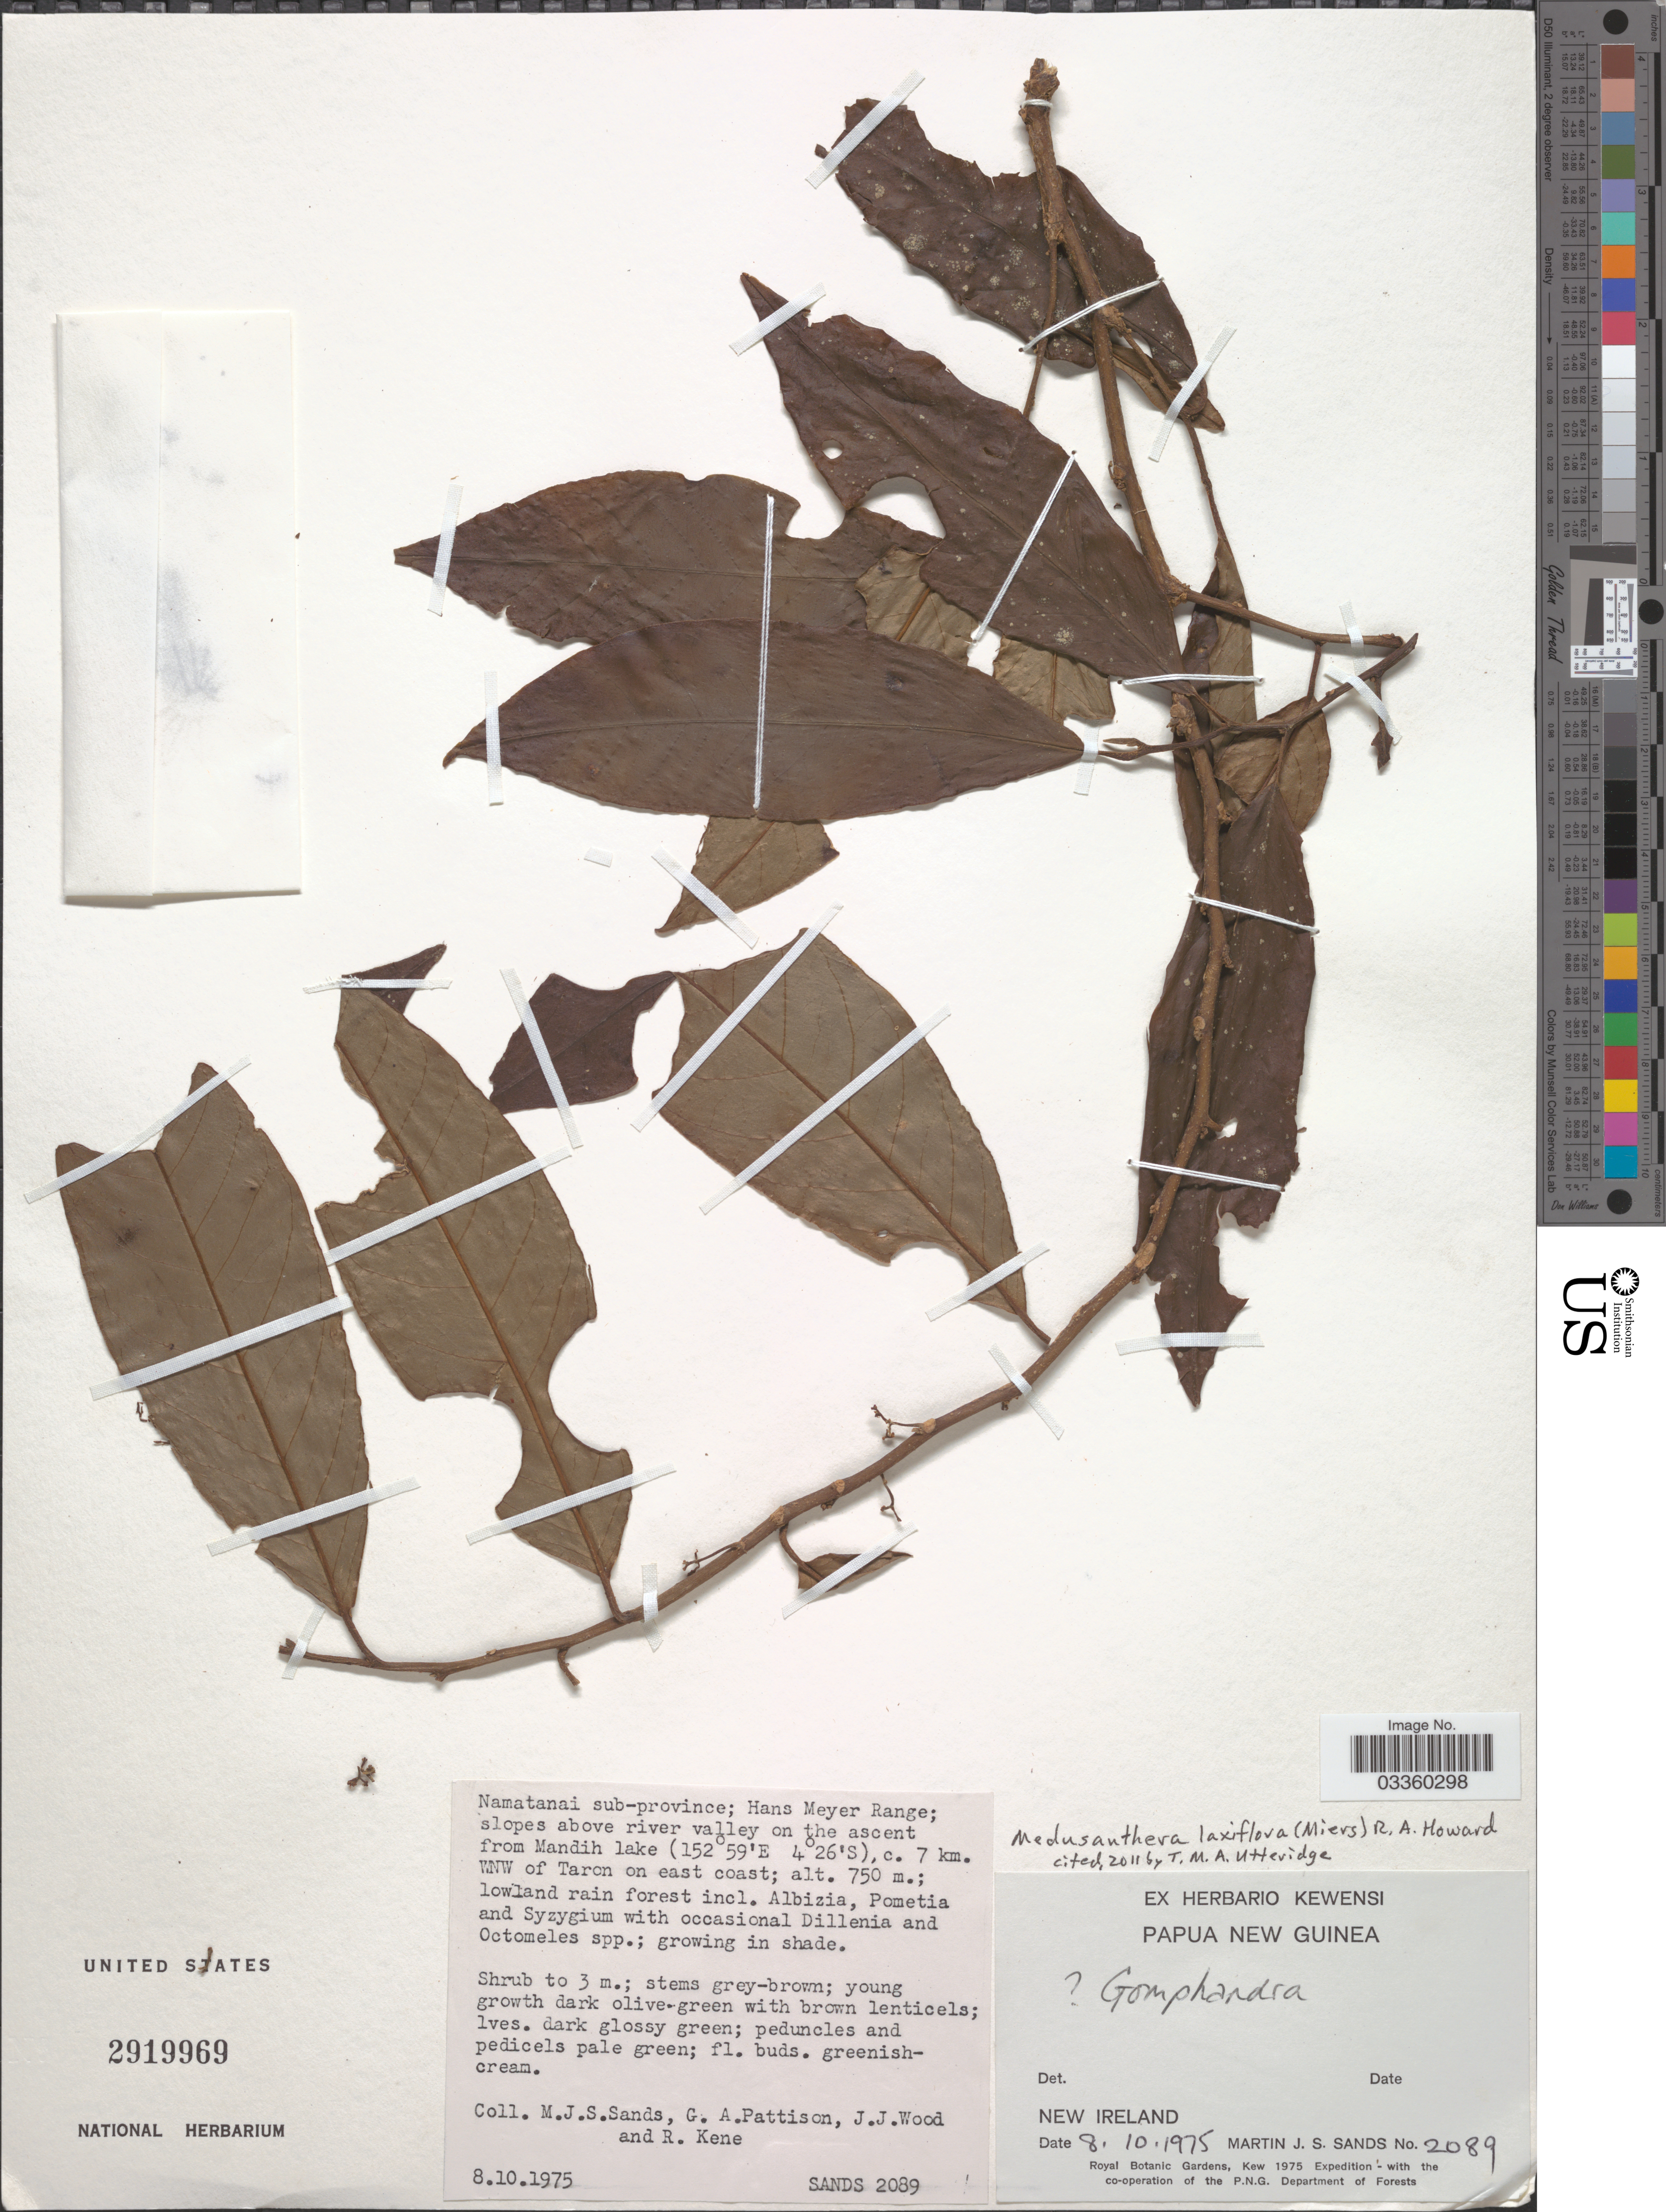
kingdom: Plantae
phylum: Tracheophyta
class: Magnoliopsida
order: Cardiopteridales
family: Stemonuraceae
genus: Medusanthera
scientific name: Medusanthera laxiflora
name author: (Miers) R.A. Howard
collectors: M. Sands, G. Pattison, J. Wood & R. Kene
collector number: SANDS 2089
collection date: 1975-10-08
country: Papua New Guinea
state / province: New Ireland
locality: Namatanai sub-province; Hans Meyer Range; slopes above river valley on the ascent from Mandih lake, c. 7 km. WNW of Taron on east coast.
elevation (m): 750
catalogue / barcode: US 2919969